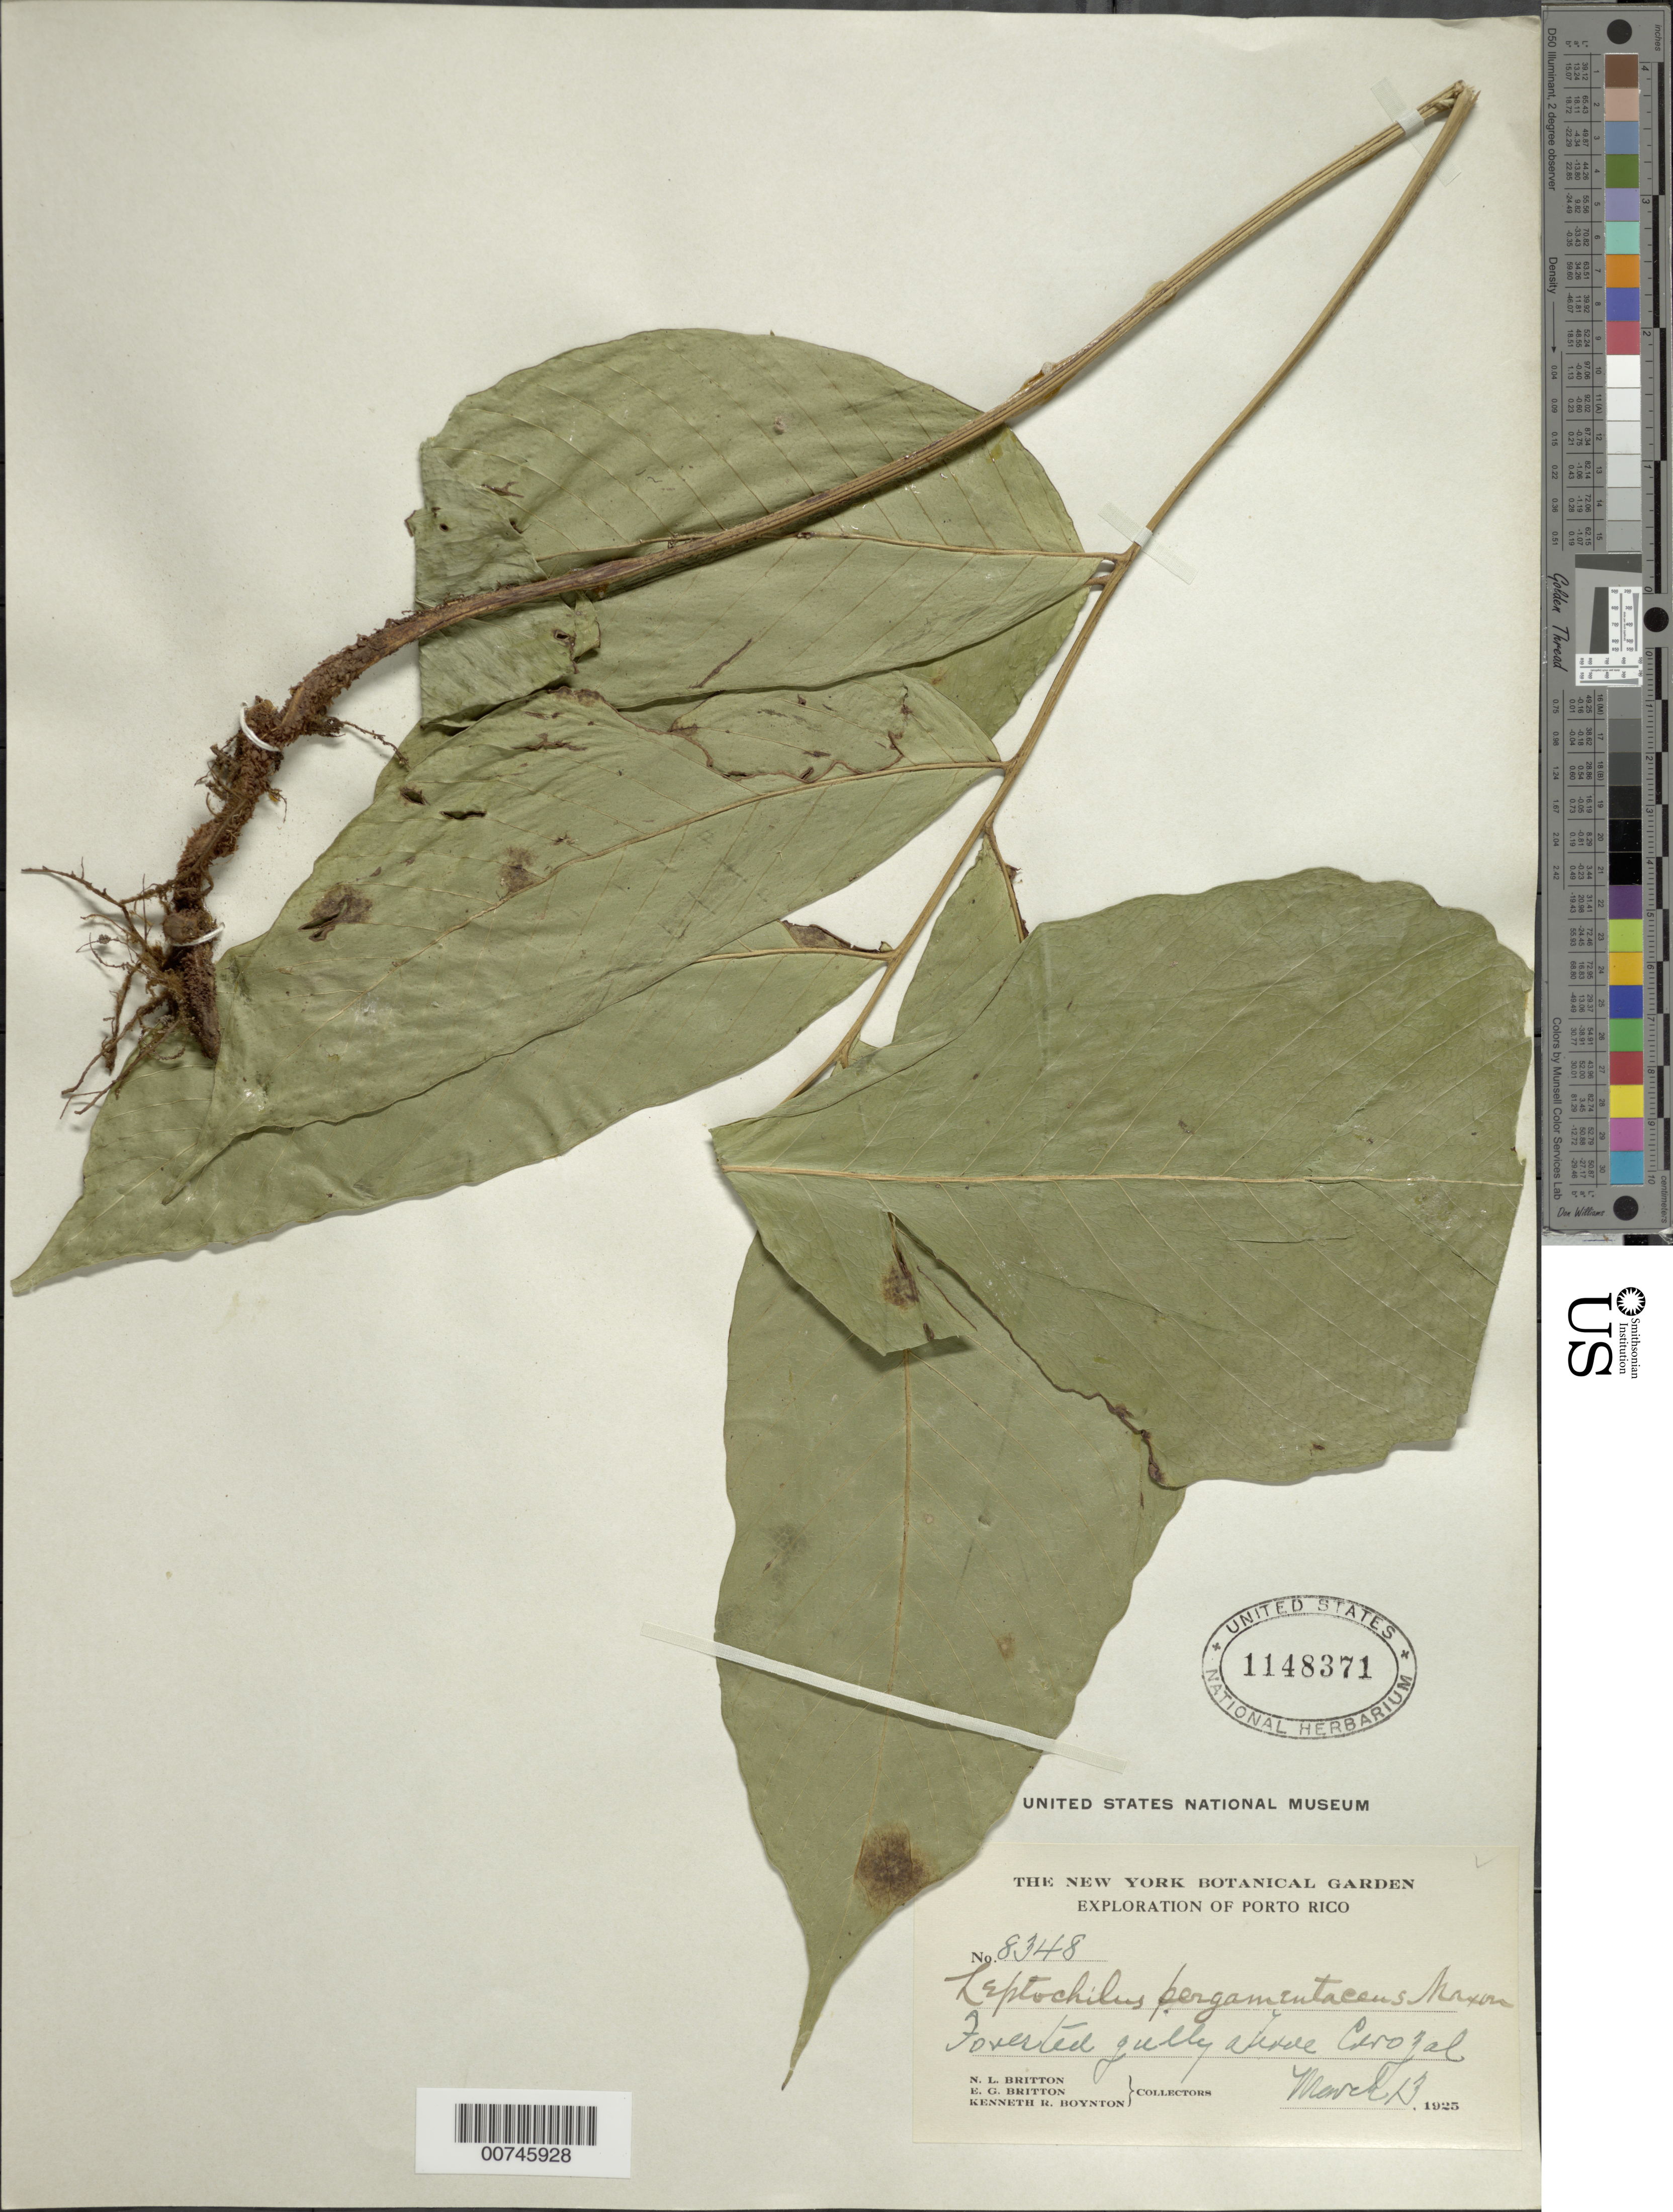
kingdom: Plantae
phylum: Tracheophyta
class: Polypodiopsida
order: Polypodiales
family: Dryopteridaceae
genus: Mickelia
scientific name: Mickelia pergamentacea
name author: (Maxon) R.C. Moran et al.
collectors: N. Britton, E. G. Britton & K. Boyton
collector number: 8348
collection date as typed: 13 Mar 1925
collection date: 1925-03-13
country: Puerto Rico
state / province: Corozal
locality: Above Corozal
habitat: Forested gully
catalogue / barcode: US 1148371